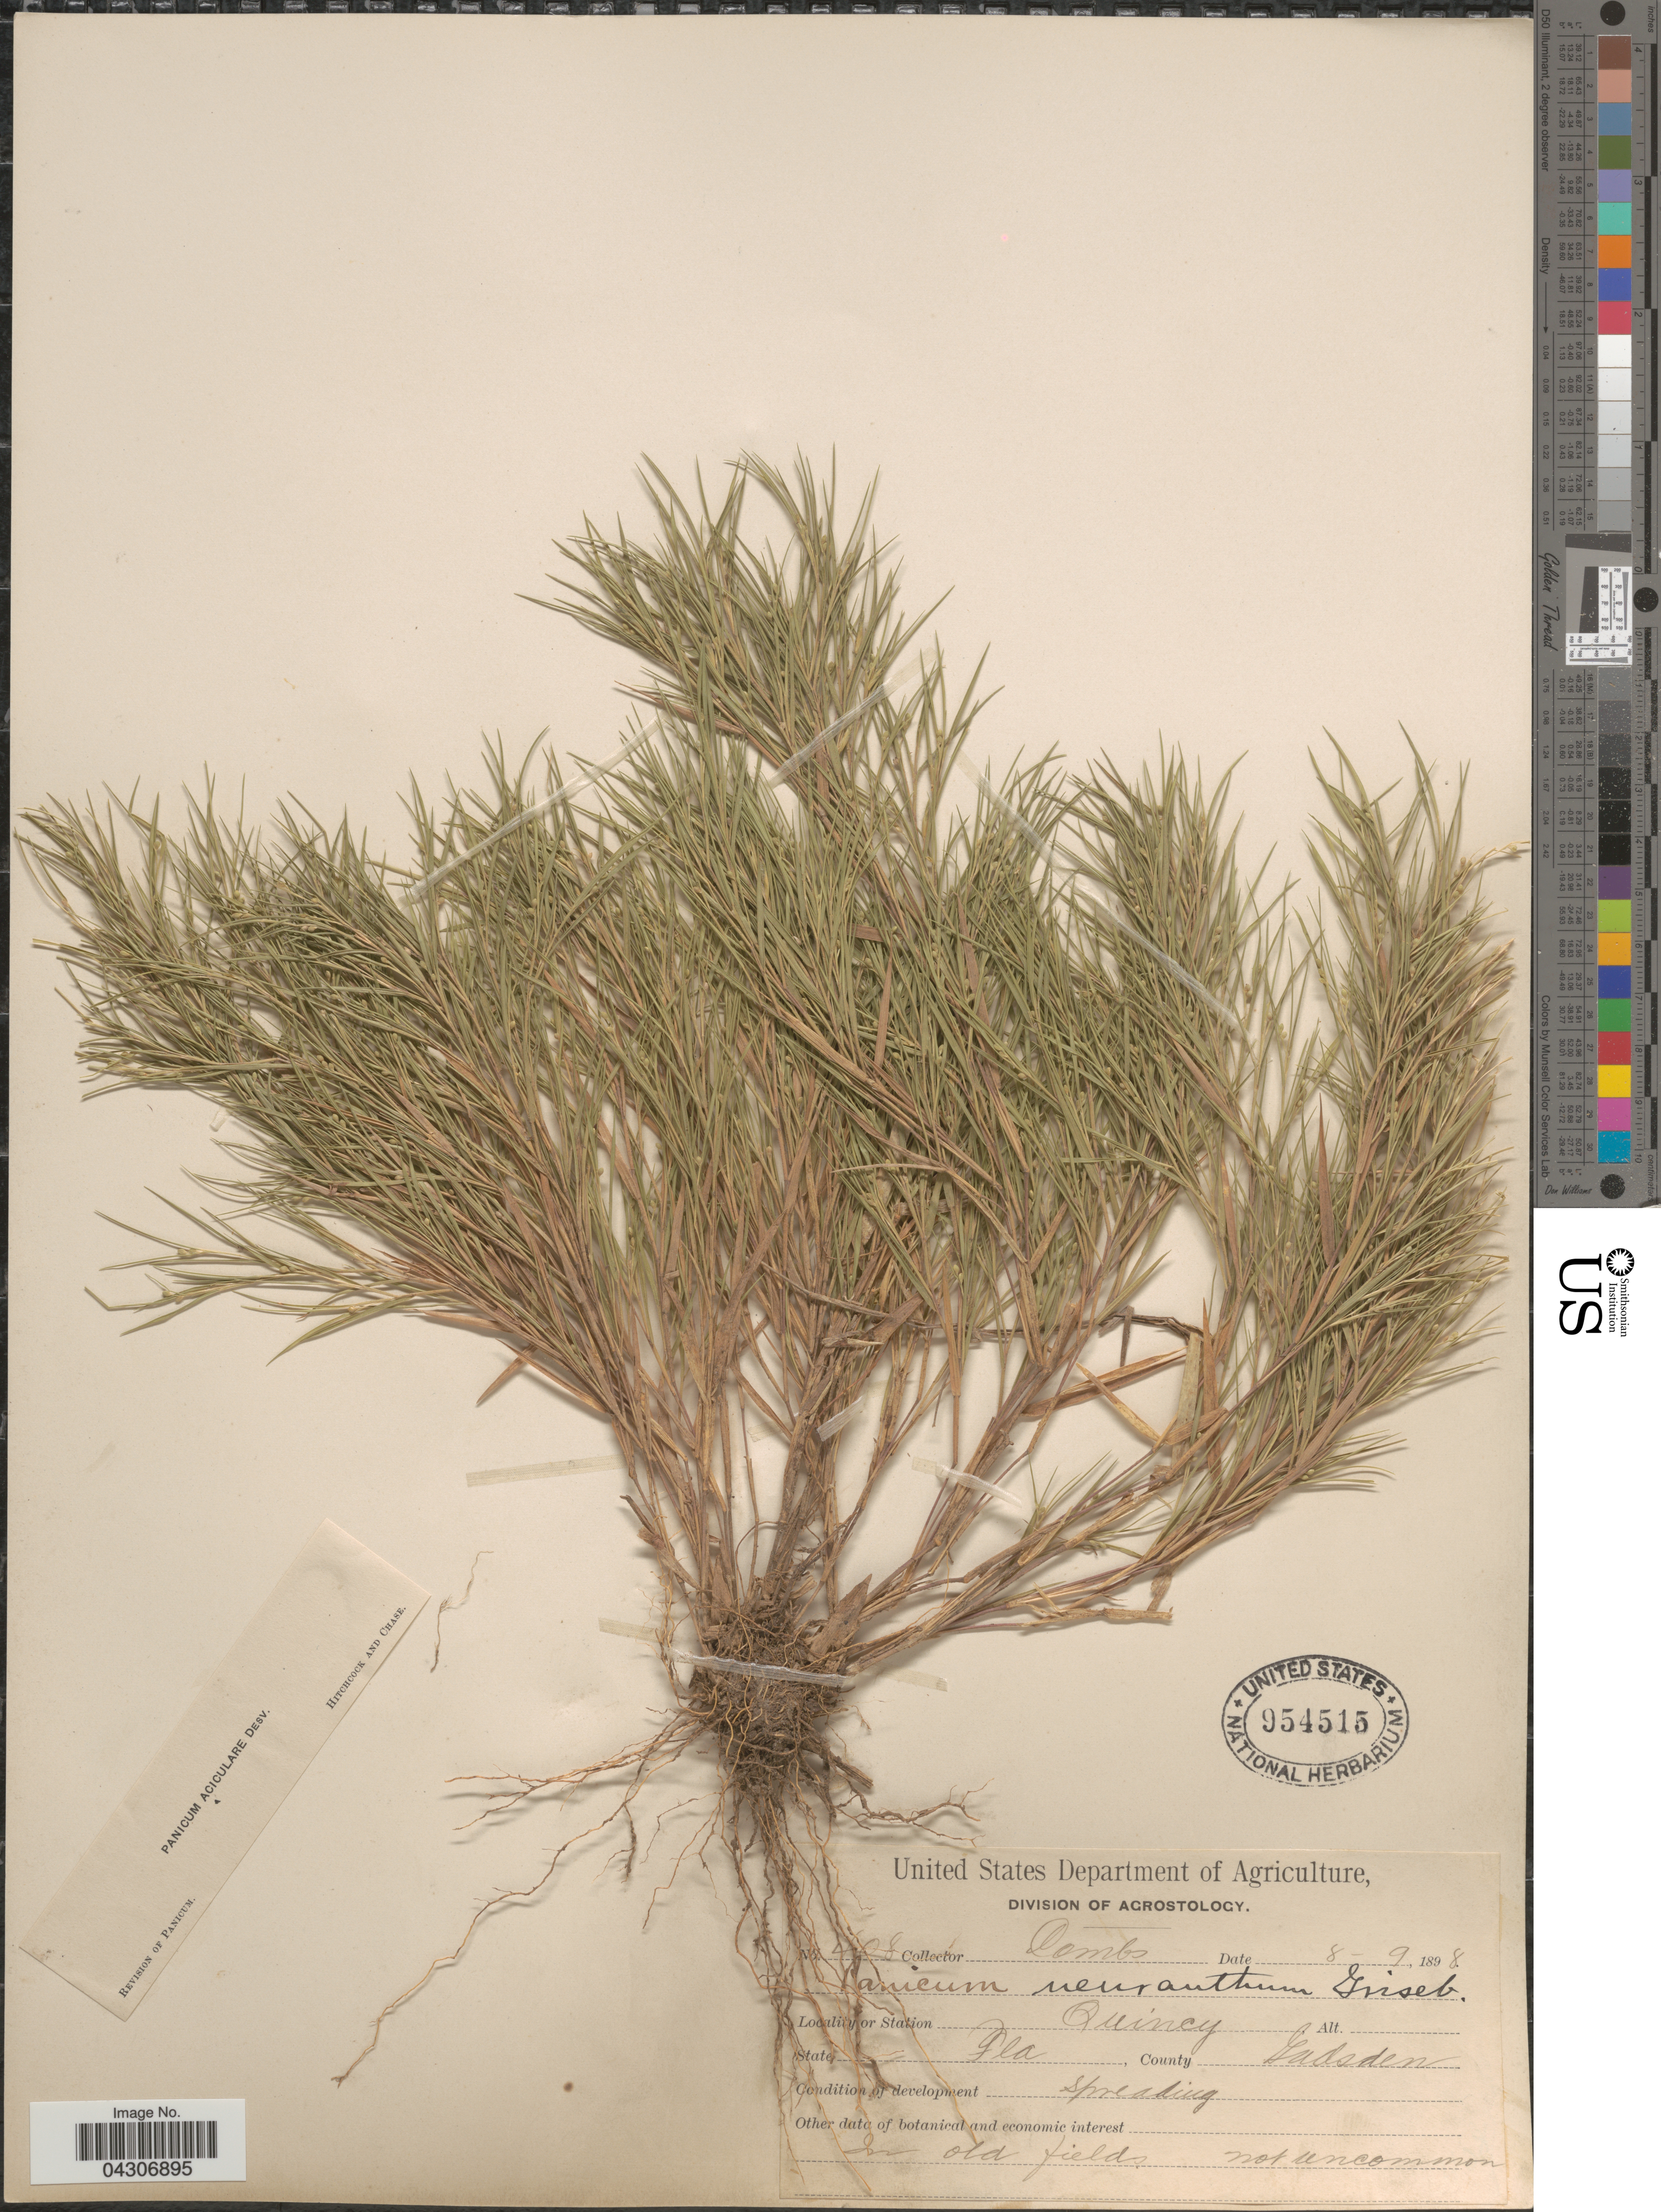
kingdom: Plantae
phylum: Tracheophyta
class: Liliopsida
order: Poales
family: Poaceae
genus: Dichanthelium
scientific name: Dichanthelium aciculare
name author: (Desv. ex Poir.) Gould & C.A. Clark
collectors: -. Combs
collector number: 408*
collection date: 1898-08-09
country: United States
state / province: Florida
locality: Quincy. County Gadsden.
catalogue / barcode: US 954515